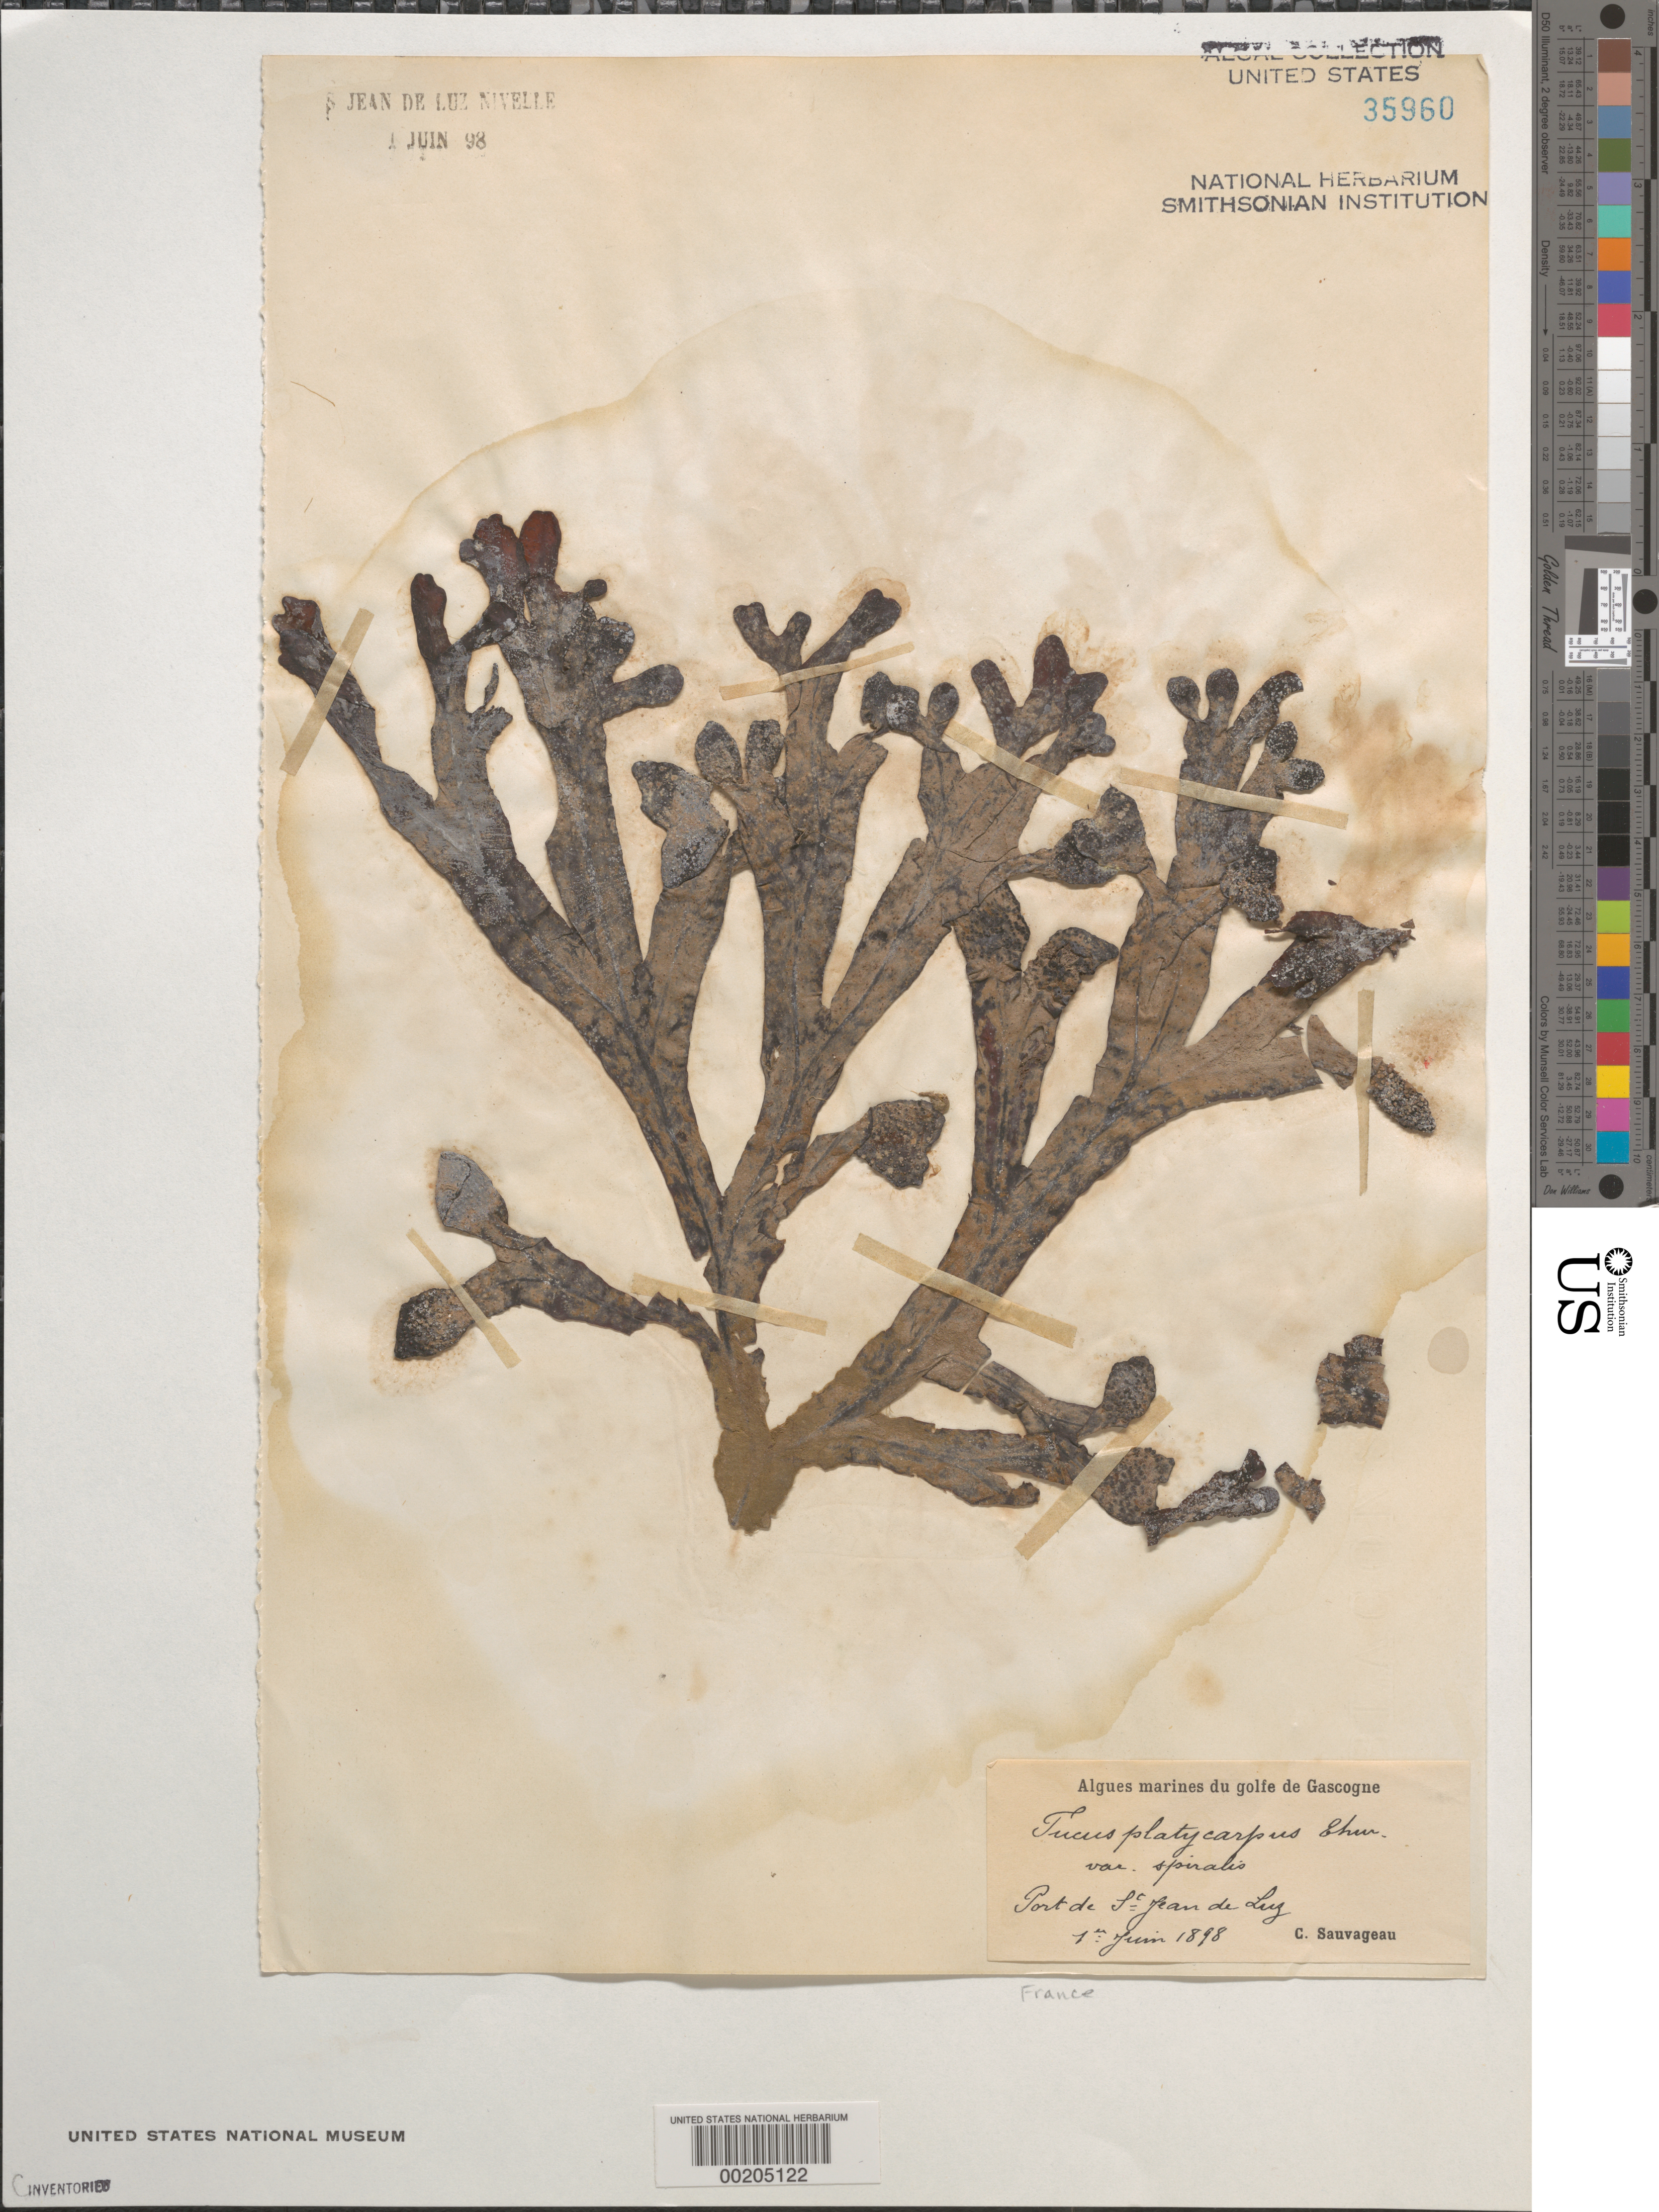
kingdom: Chromista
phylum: Ochrophyta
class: Phaeophyceae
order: Fucales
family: Fucaceae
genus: Fucus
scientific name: Fucus macroguiryi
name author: Almeida et al.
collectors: C. F. Sauvageau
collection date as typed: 01 Jun 1898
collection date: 1898-06-01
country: France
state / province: Nouvelle-Aquitaine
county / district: Pyrénées-Atlantiques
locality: St.-Jean-de-Luz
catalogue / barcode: US 35960